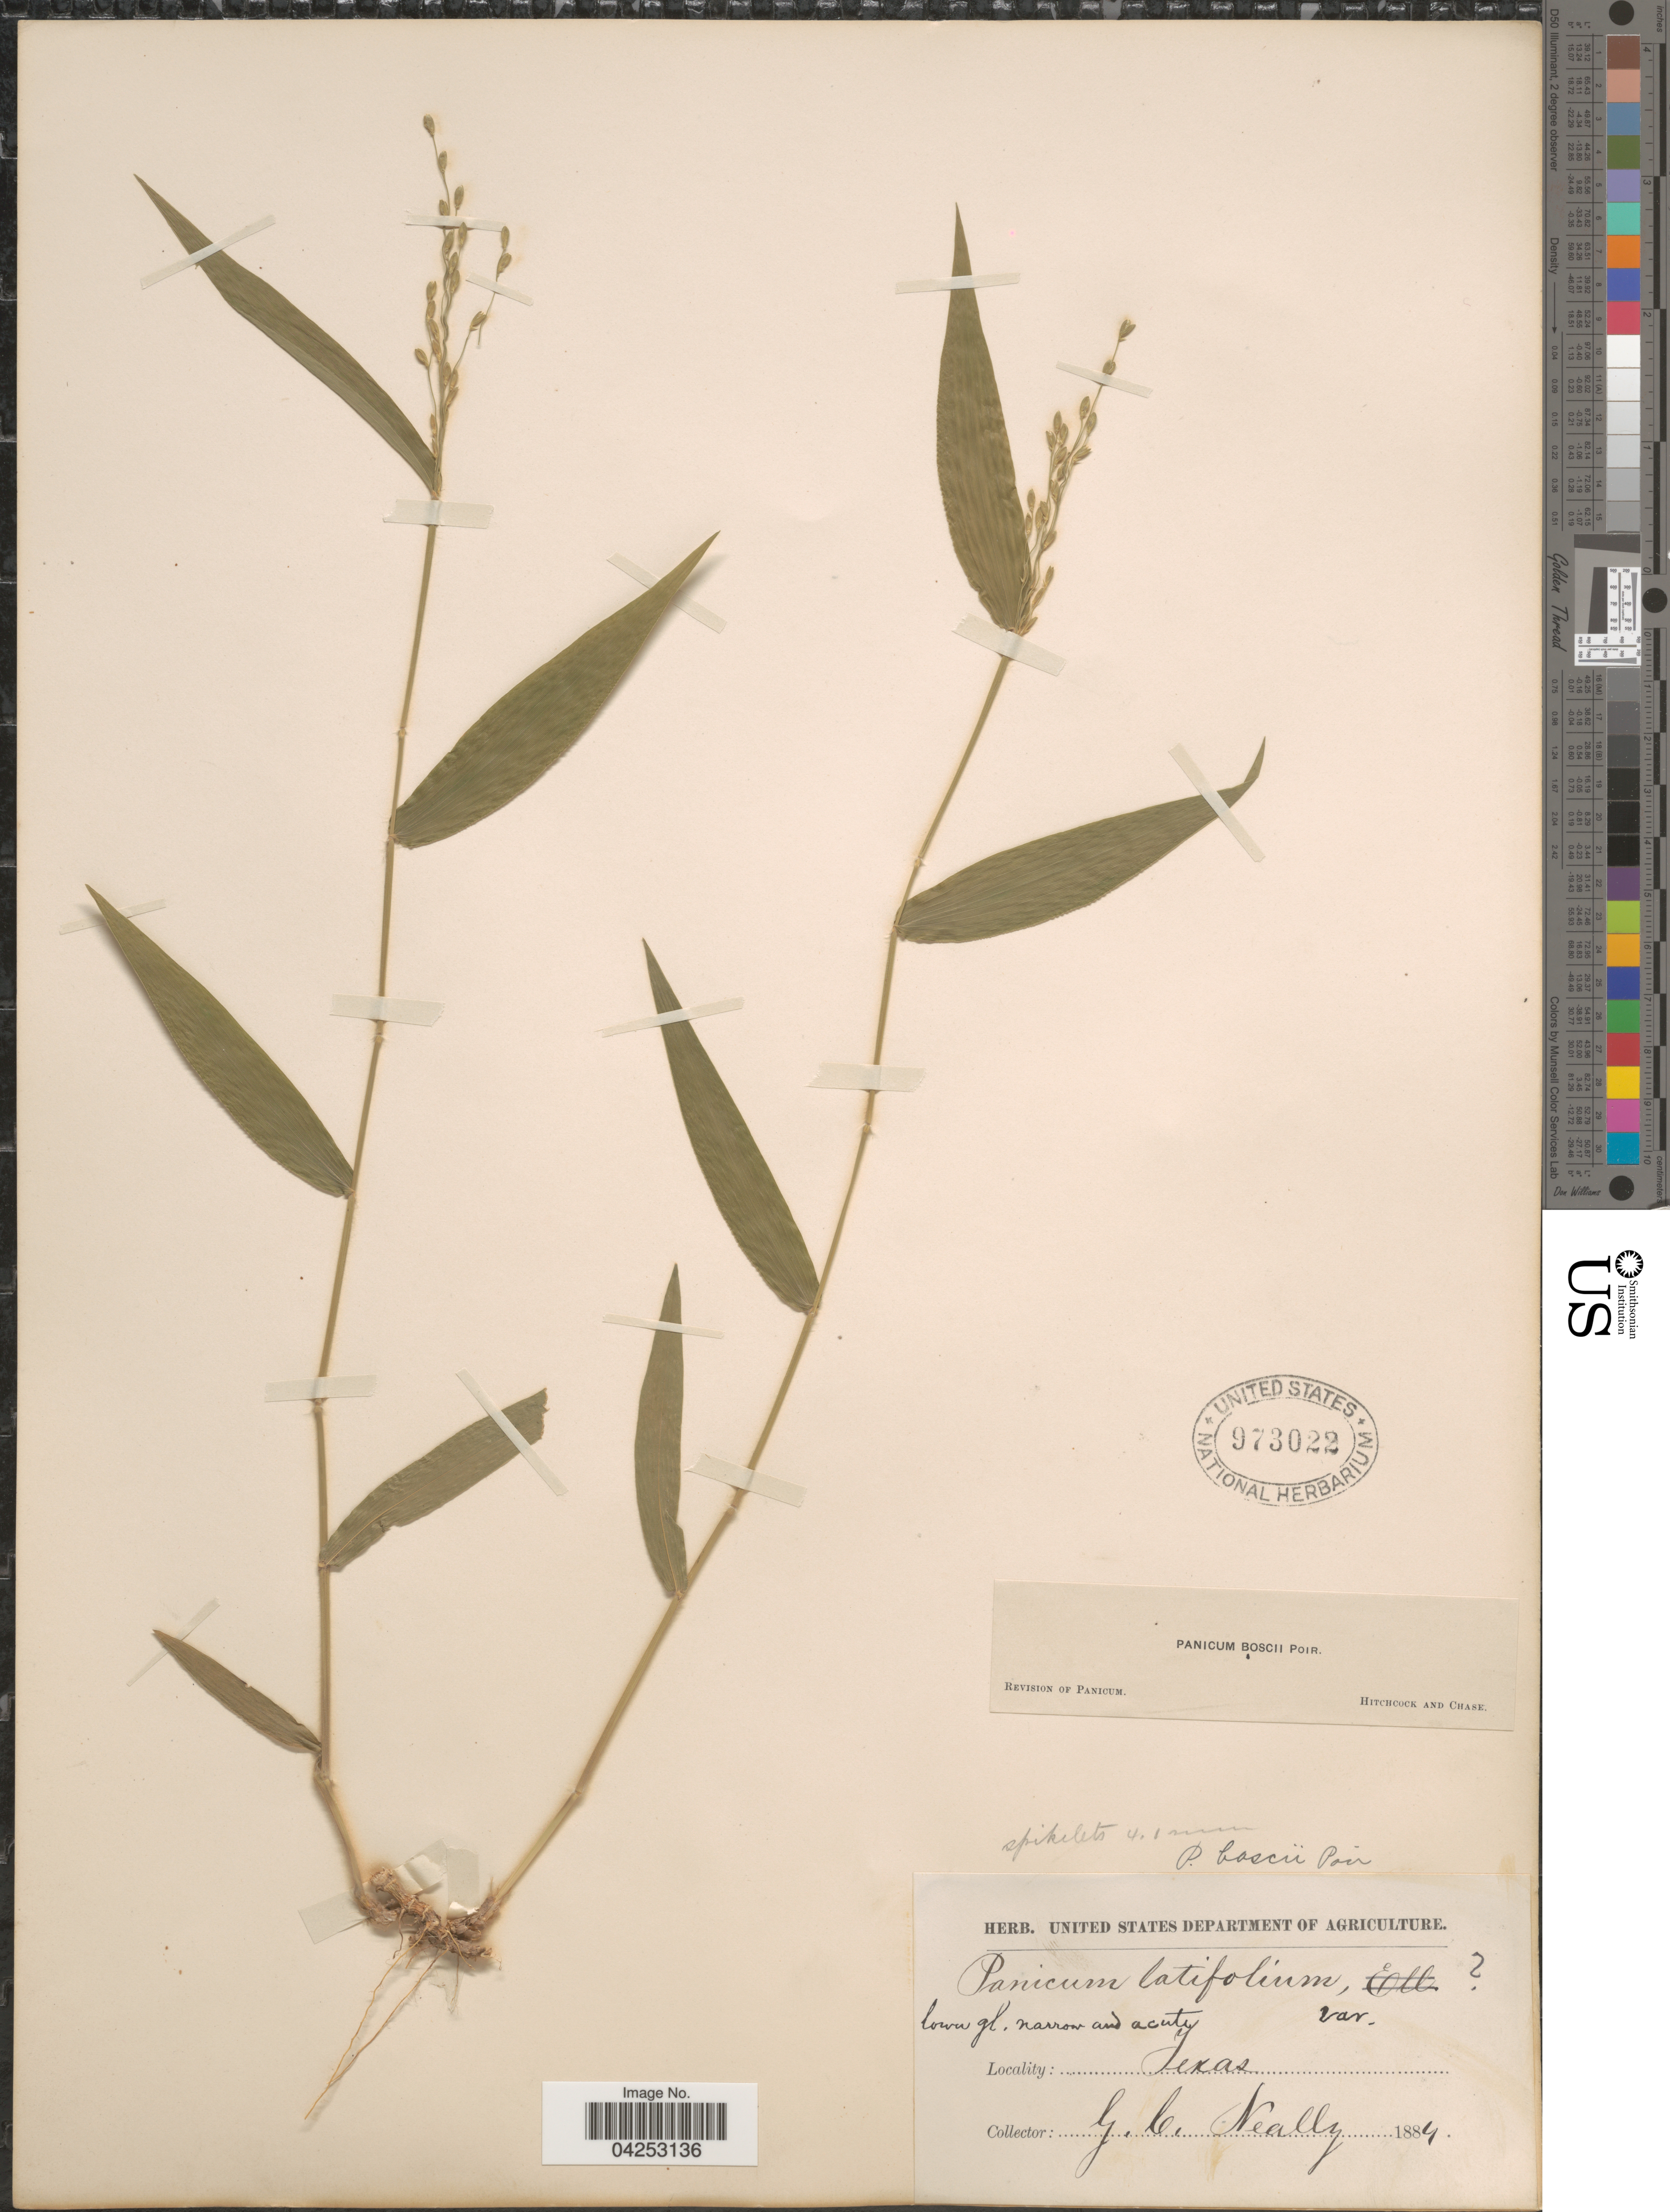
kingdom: Plantae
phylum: Tracheophyta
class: Liliopsida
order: Poales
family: Poaceae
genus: Dichanthelium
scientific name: Dichanthelium boscii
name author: (Poir.) Gould & C.A. Clark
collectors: G. Neally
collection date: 1884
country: United States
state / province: Texas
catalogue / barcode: US 973022